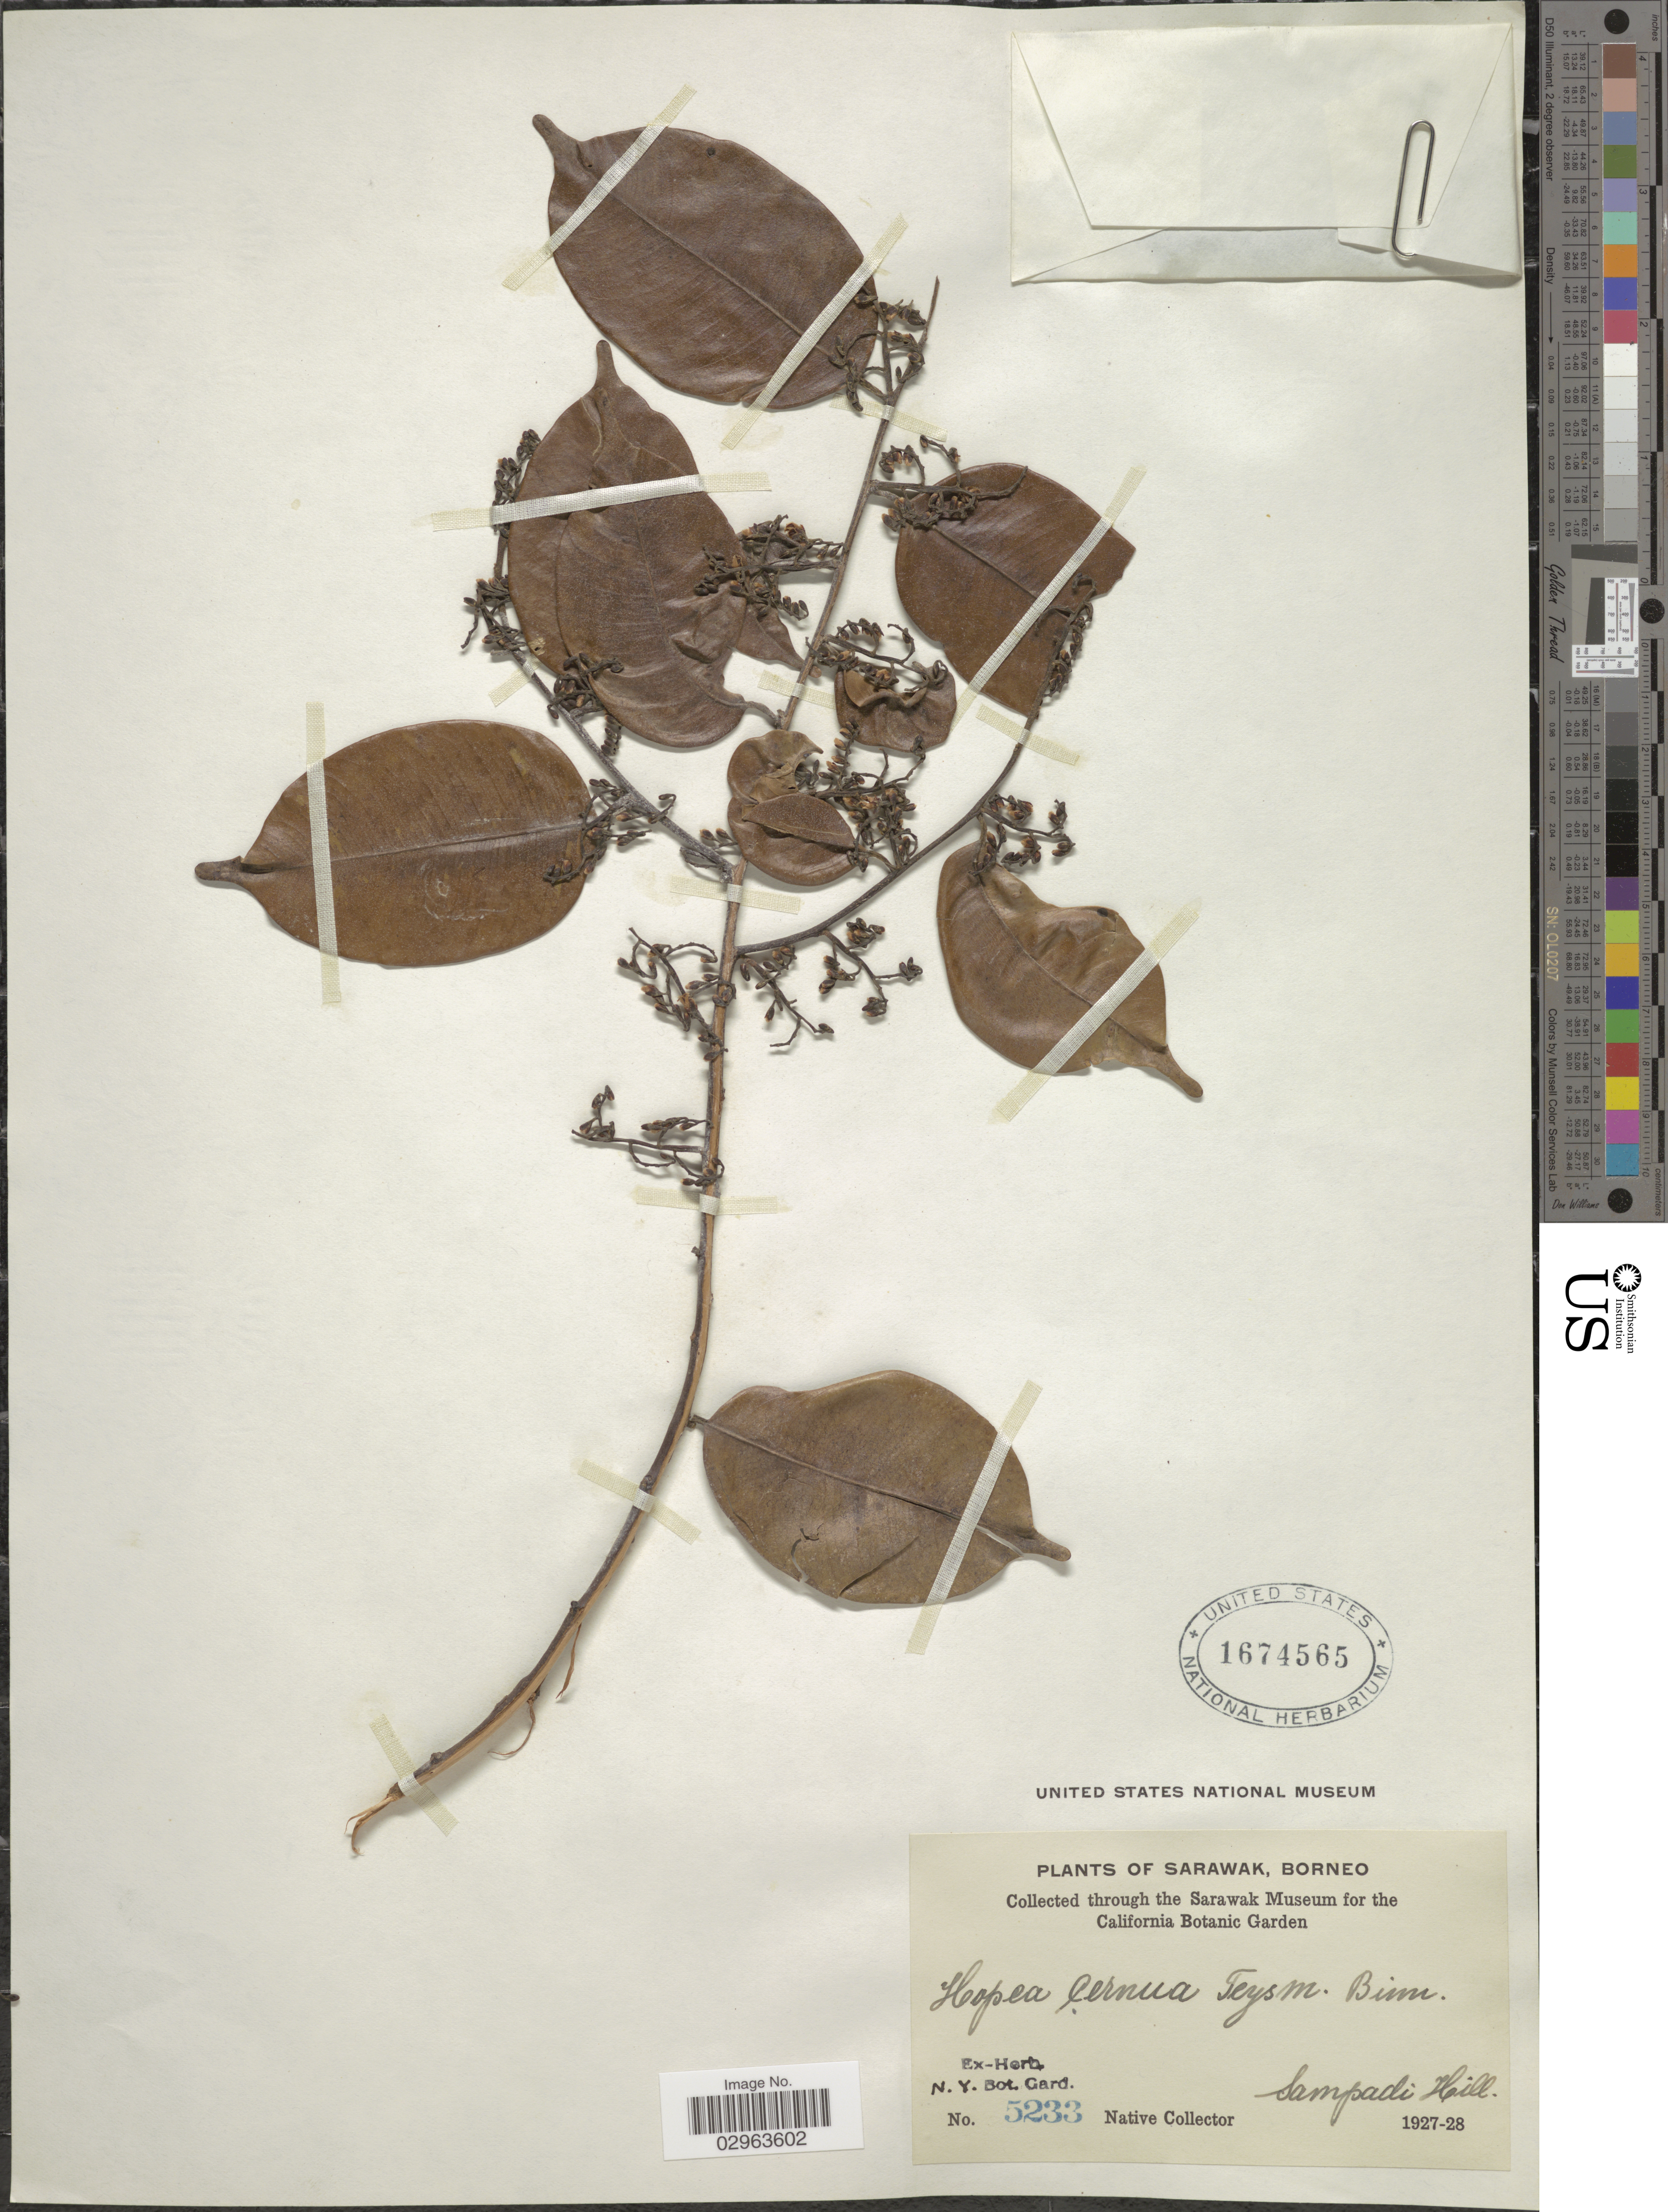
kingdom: Plantae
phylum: Tracheophyta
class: Magnoliopsida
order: Malvales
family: Dipterocarpaceae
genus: Hopea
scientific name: Hopea cernua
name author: Teijsm. & Binn.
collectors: Native collector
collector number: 5233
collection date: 1927/1928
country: Malaysia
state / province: Sarawak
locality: Borneo. Sampadi Hill.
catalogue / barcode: US 1674565